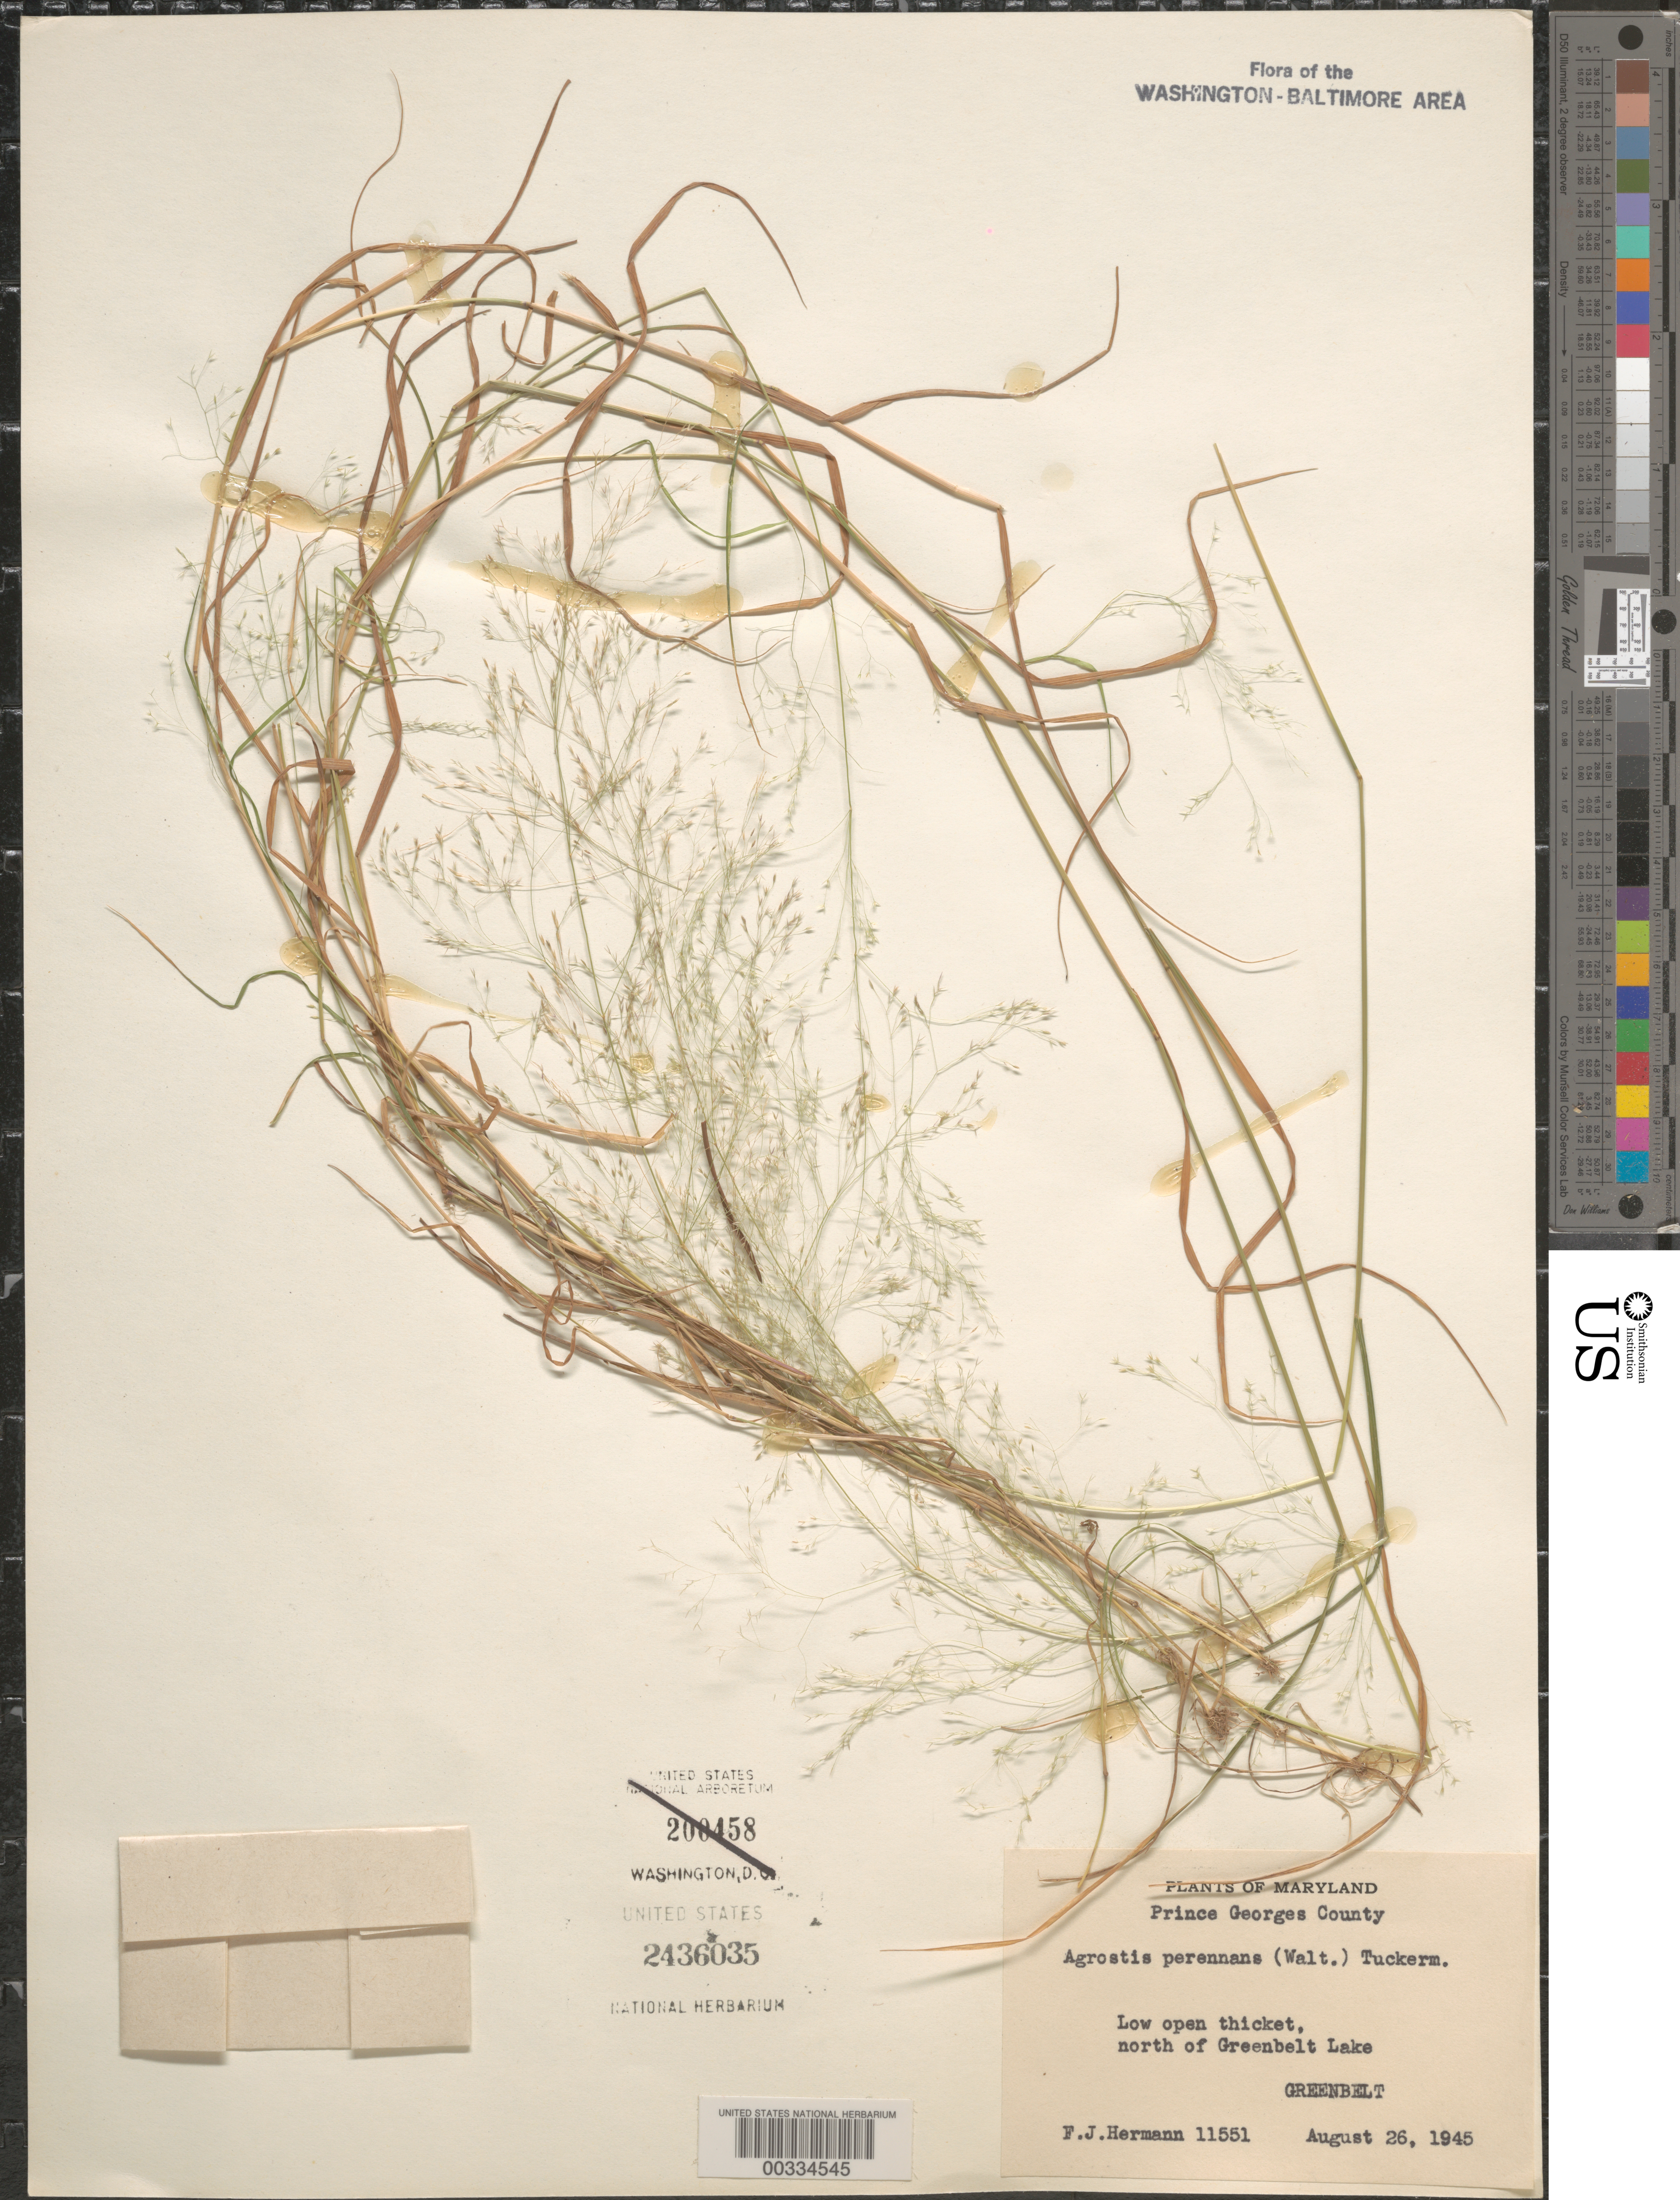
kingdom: Plantae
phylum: Tracheophyta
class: Liliopsida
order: Poales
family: Poaceae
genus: Agrostis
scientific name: Agrostis perennans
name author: (Walter) Tuck.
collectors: F. J. Hermann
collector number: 11551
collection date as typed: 26 Aug 1945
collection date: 1945-08-26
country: United States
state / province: Maryland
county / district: Prince George's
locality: North of Greenbelt Lake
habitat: Low open thicket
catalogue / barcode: US 2436035